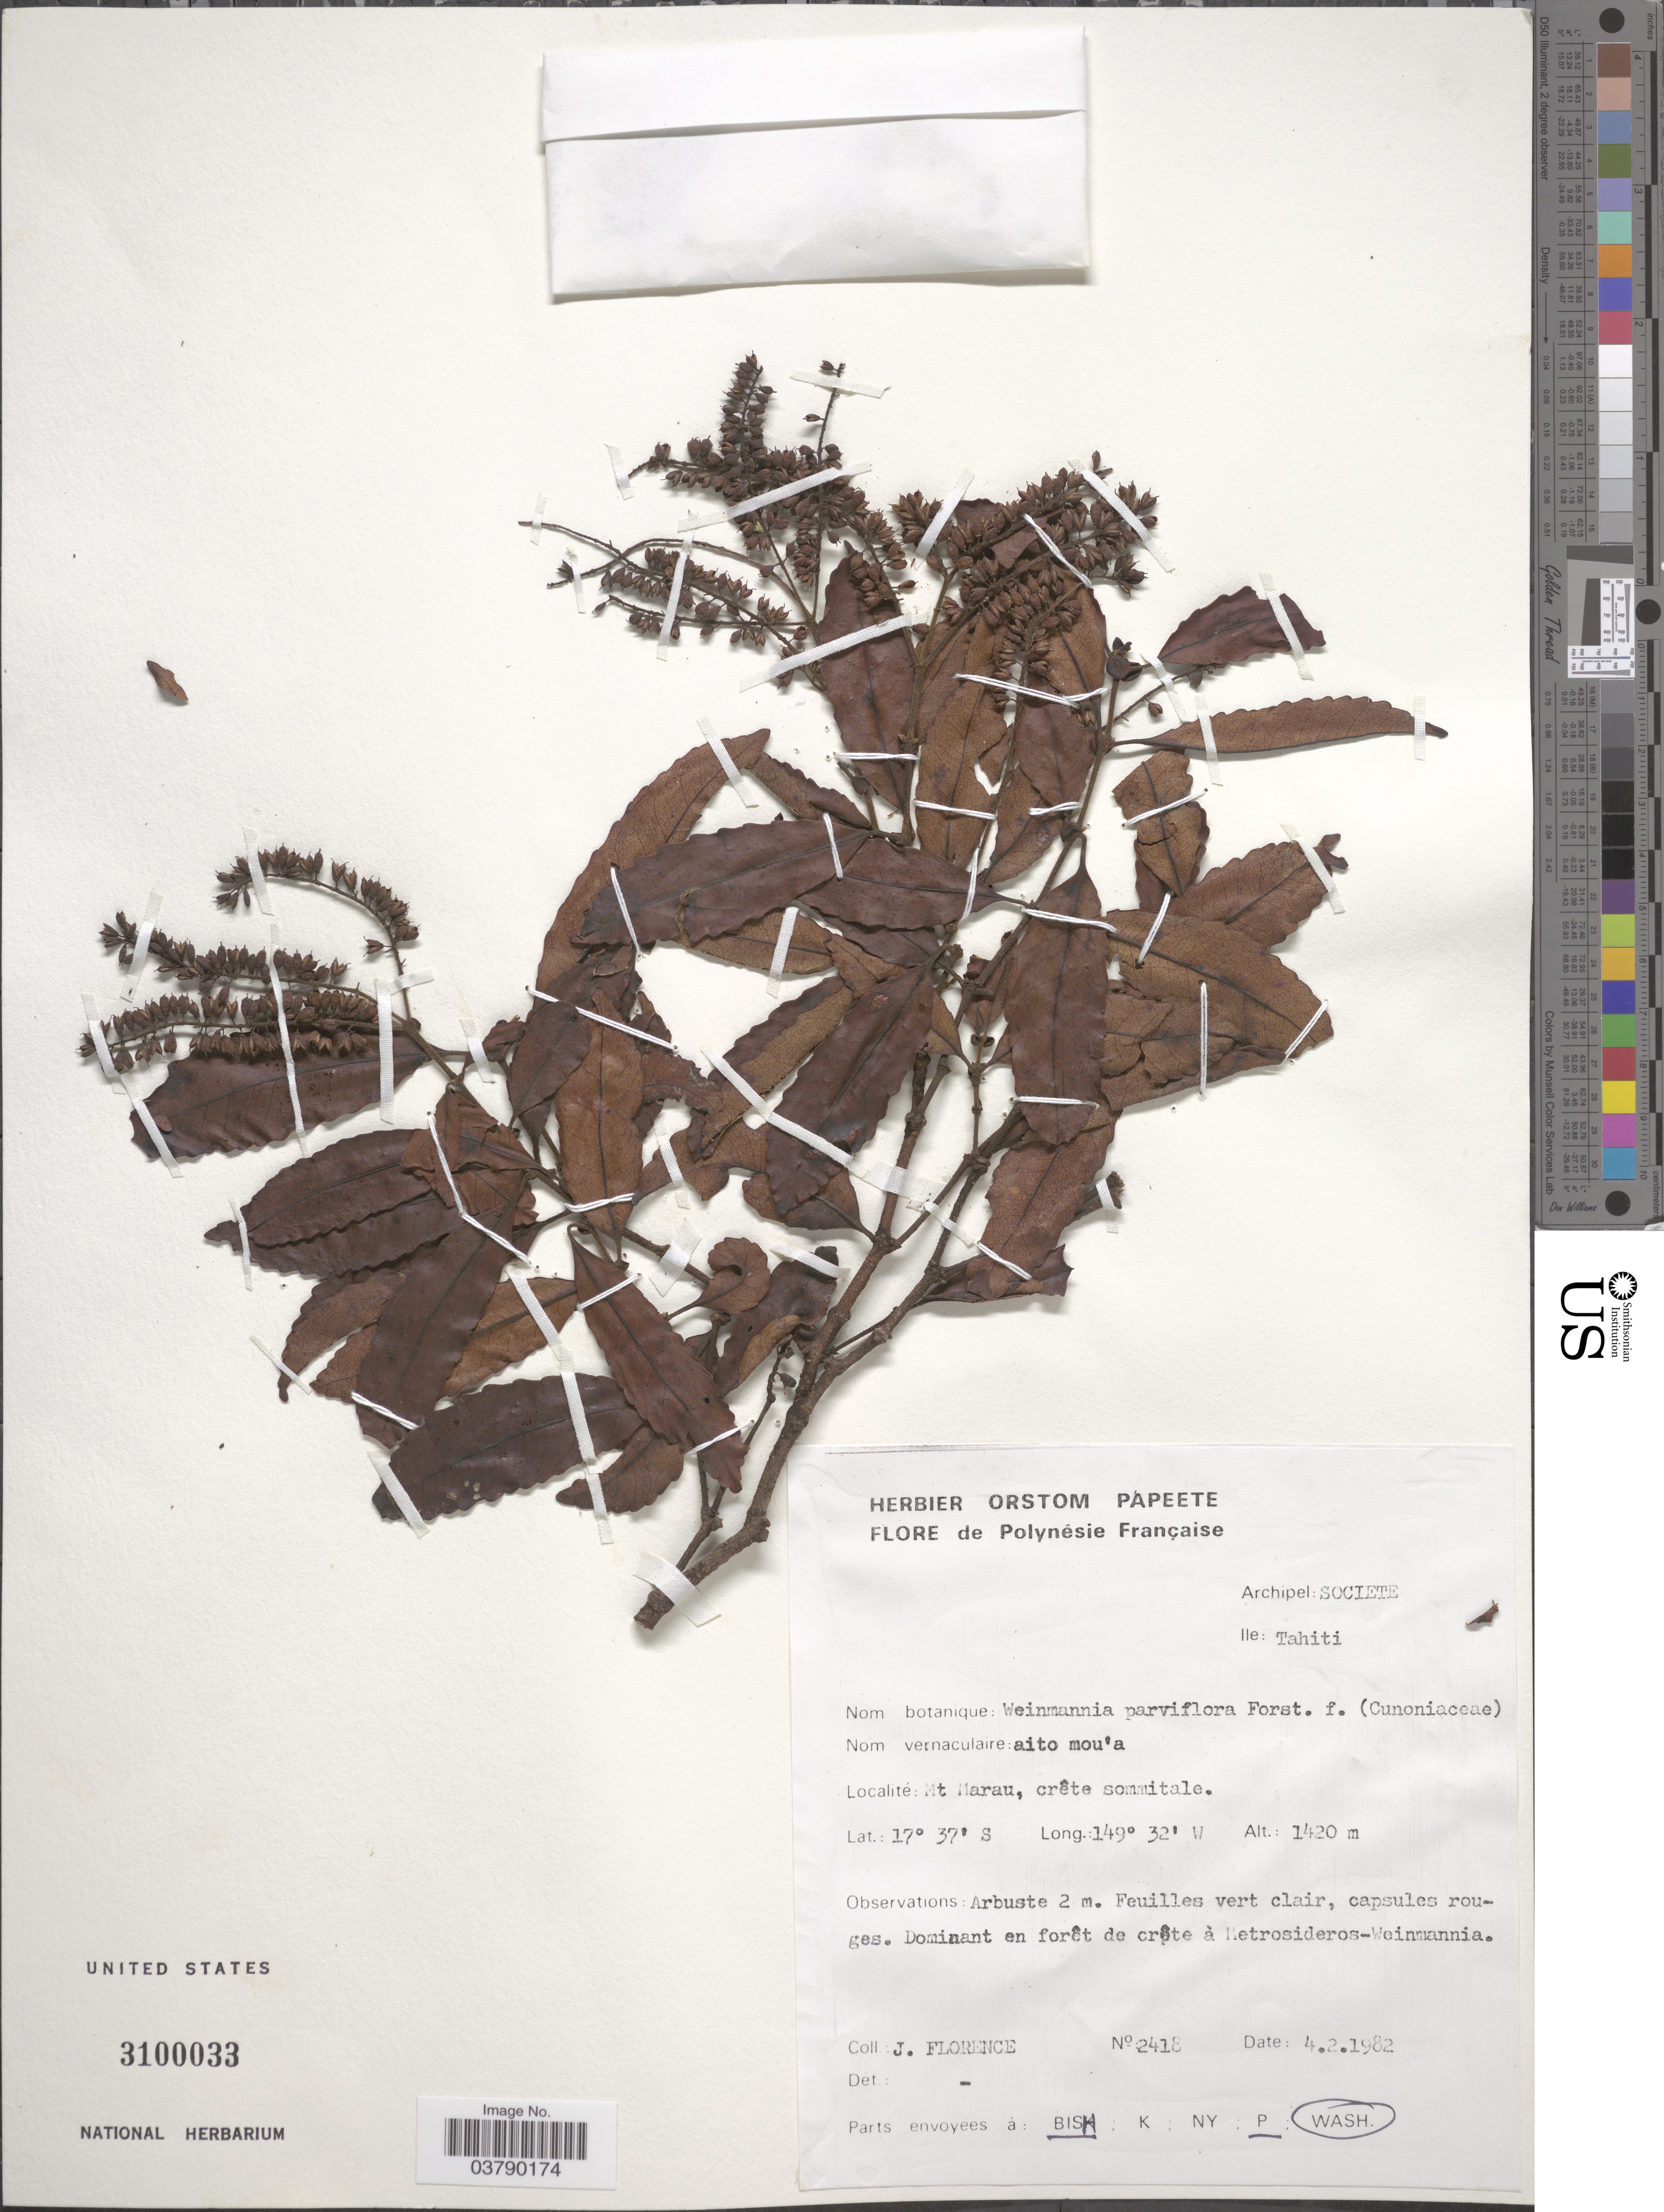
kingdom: Plantae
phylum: Tracheophyta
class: Magnoliopsida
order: Oxalidales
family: Cunoniaceae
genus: Pterophylla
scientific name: Pterophylla parviflora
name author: (G. Forst.) Pillon & H.C. Hopkins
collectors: J. Florence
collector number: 2418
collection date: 1982-02-04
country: French Polynesia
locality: Archipel: Societe, Ile: Tahiti. Mt. Marau. crête sommitale.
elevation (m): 1420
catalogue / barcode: US 3100033